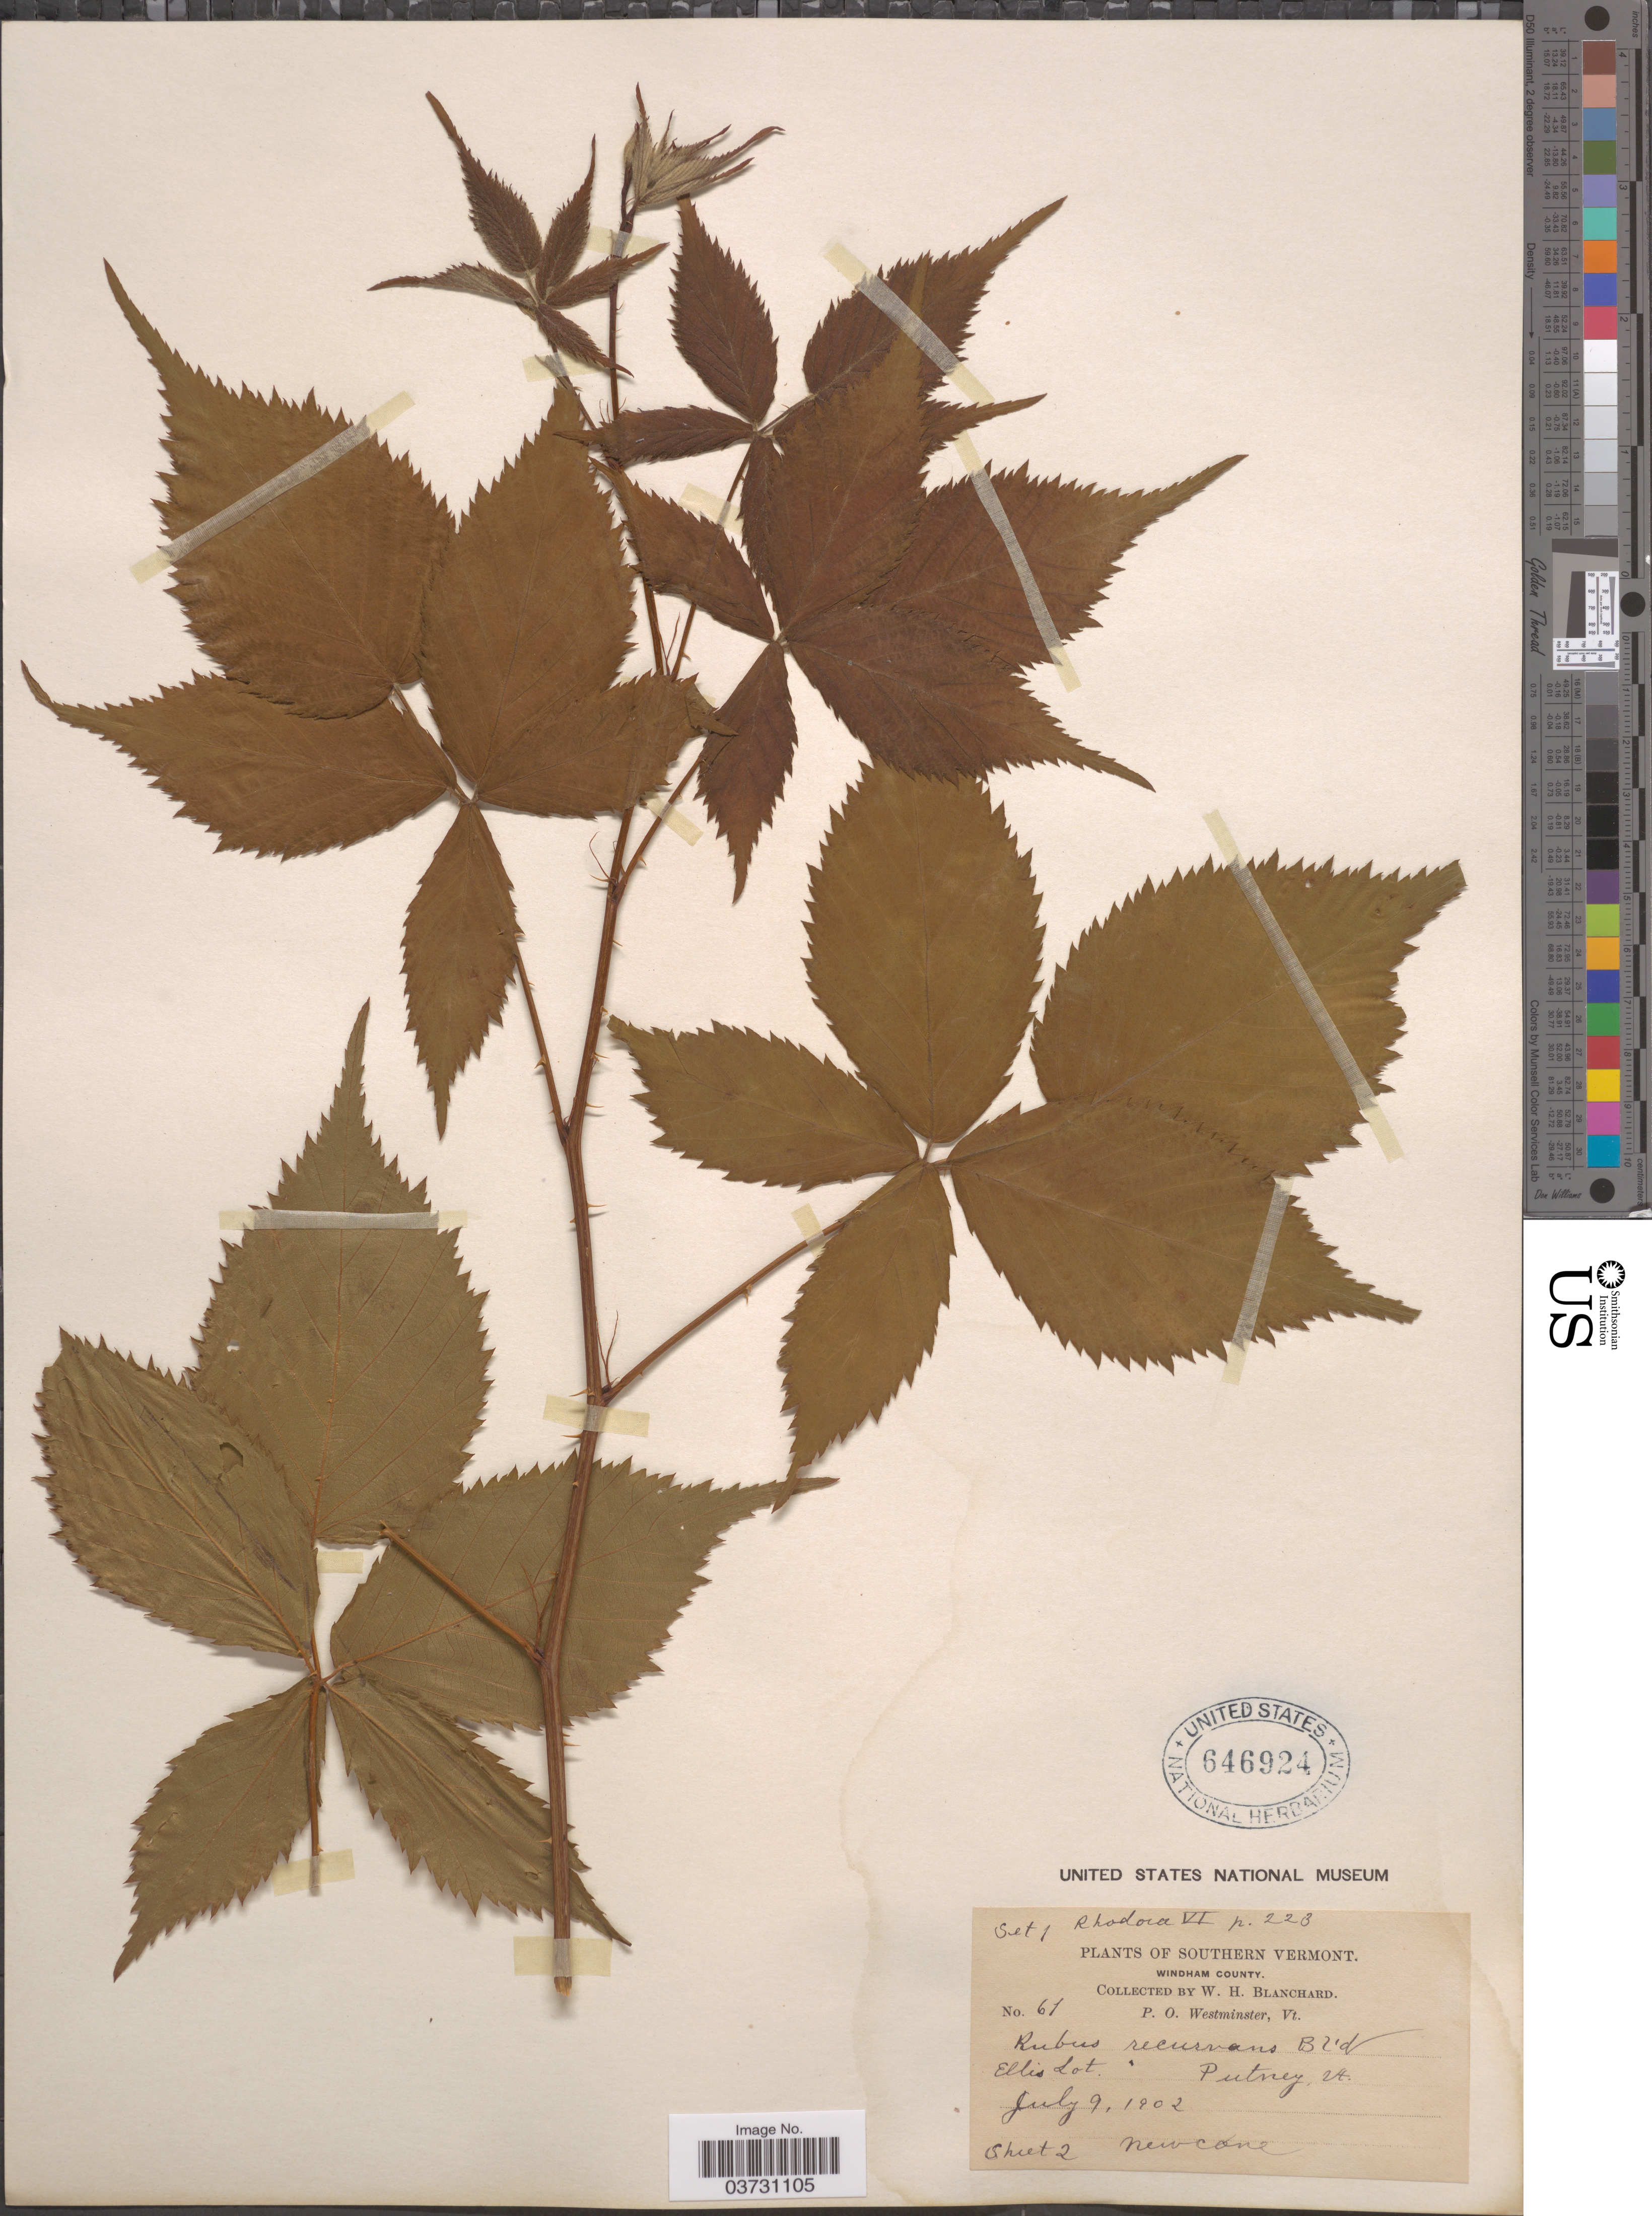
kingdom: Plantae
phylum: Tracheophyta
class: Magnoliopsida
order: Rosales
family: Rosaceae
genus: Rubus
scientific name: Rubus recurvans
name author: Blanch.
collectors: W. H. Blanchard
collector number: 61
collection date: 1902-06-09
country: United States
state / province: Vermont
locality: Southern Vermont. Windham County. Putney.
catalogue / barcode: US 646924